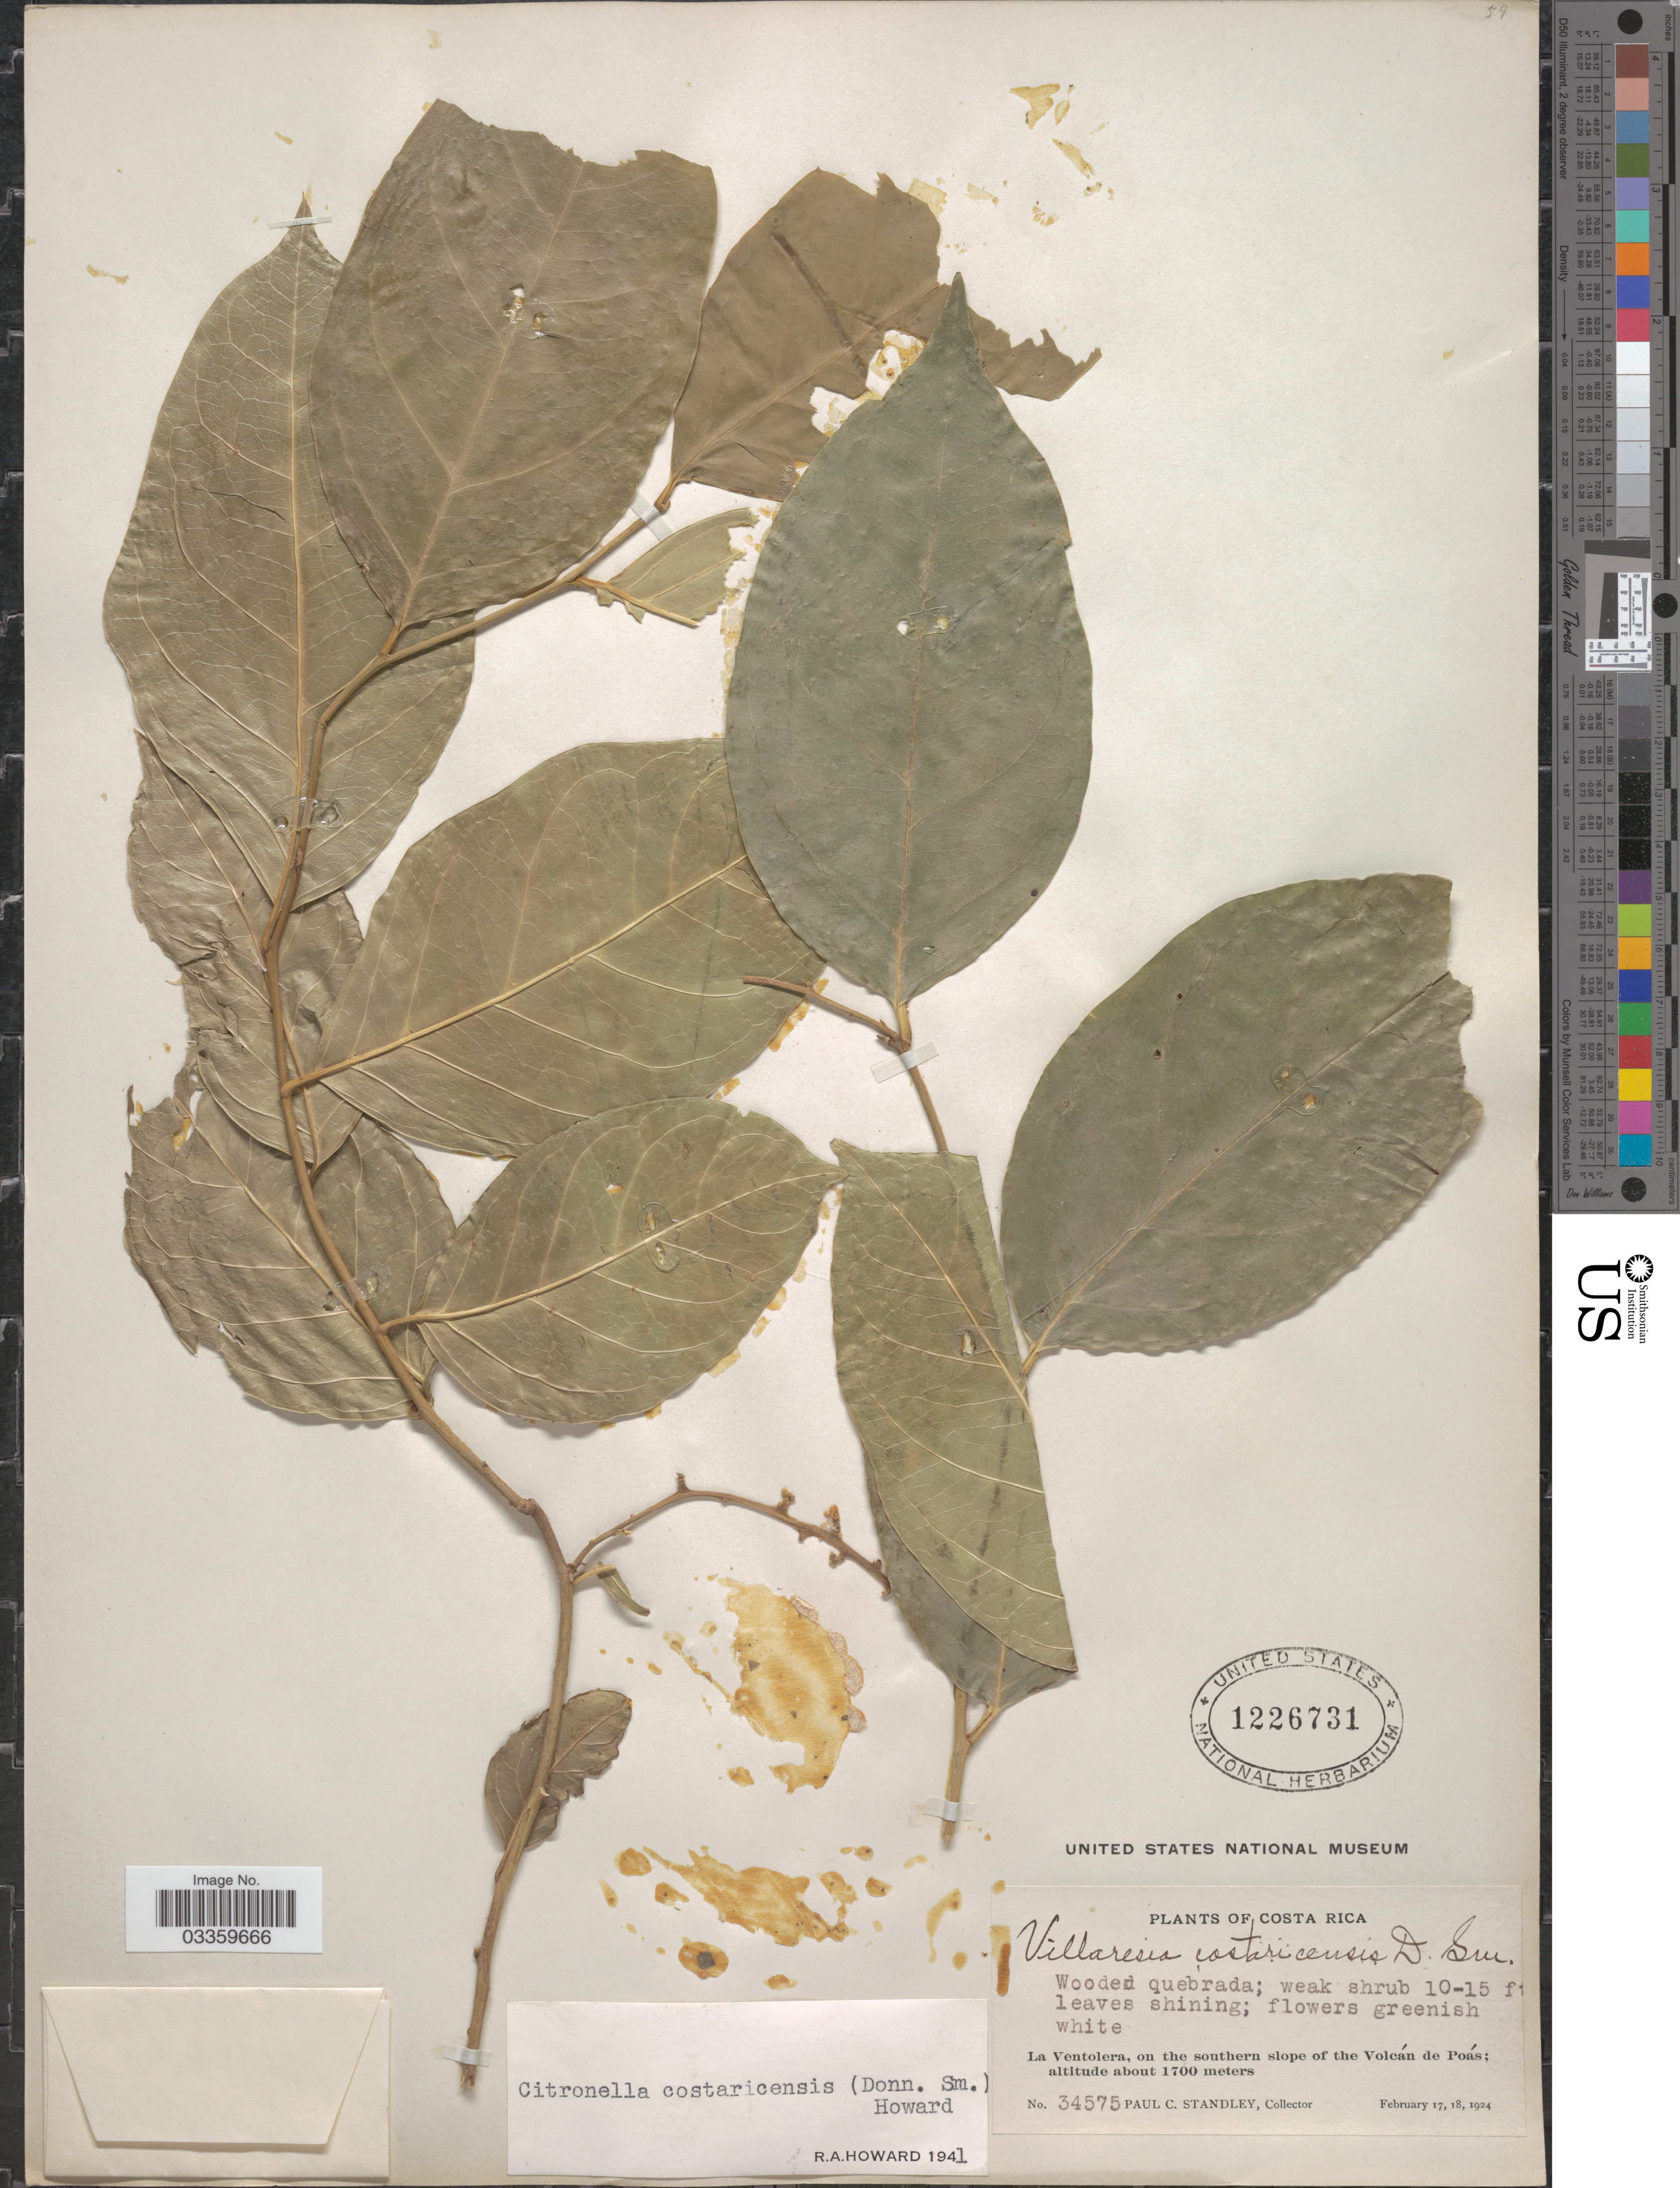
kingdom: Plantae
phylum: Tracheophyta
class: Magnoliopsida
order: Cardiopteridales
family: Cardiopteridaceae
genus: Citronella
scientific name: Citronella costaricensis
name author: (Donn. Sm.) R.A. Howard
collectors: P. C. Standley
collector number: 34575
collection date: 1924-02-17/1924-02-18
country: Costa Rica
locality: La Ventolera, on the southern slope of the Volcán de Poás.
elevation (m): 1700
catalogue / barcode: US 1226731